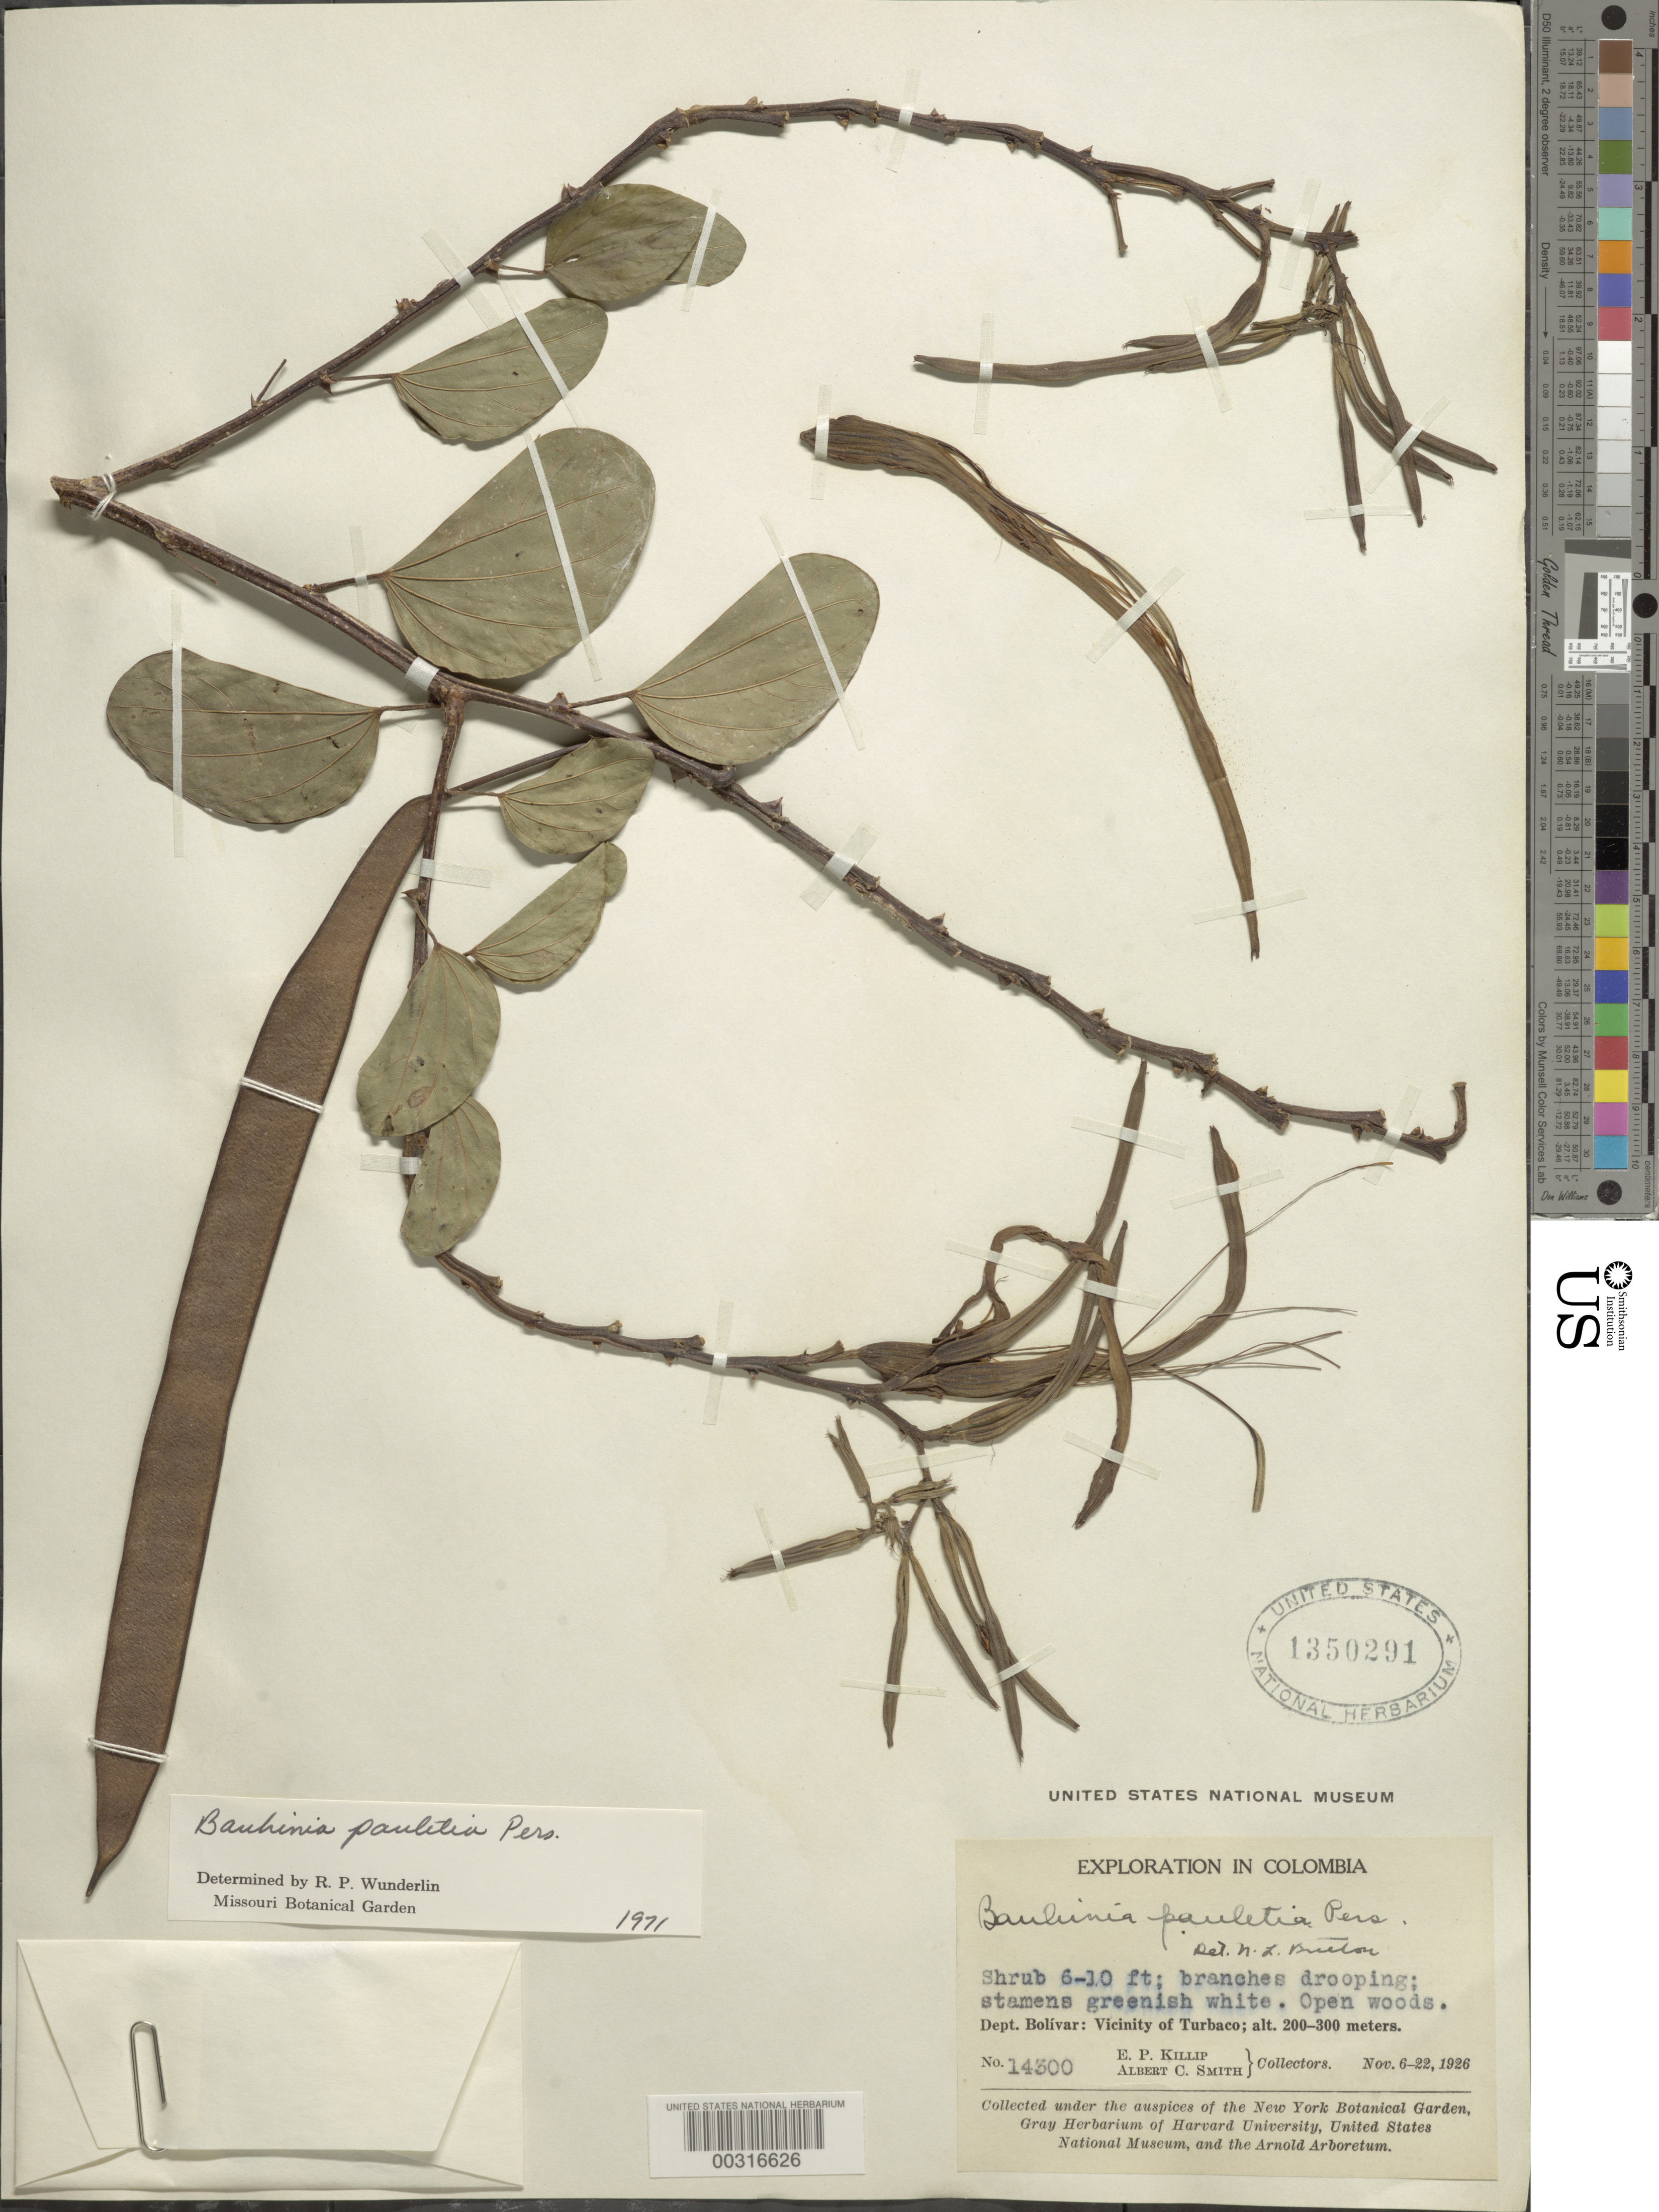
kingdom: Plantae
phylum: Tracheophyta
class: Magnoliopsida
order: Fabales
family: Fabaceae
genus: Bauhinia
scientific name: Bauhinia pauletia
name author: Pers.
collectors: E. P. Killip & A. C. Smith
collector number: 14300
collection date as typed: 06 Nov 1926 to 22 Nov 1926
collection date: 1926-11-06/1926-11-22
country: Colombia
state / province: Bolívar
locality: Dept. Bolívar: Vicinity of Turbaco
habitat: Open woods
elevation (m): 200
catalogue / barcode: US 1350291